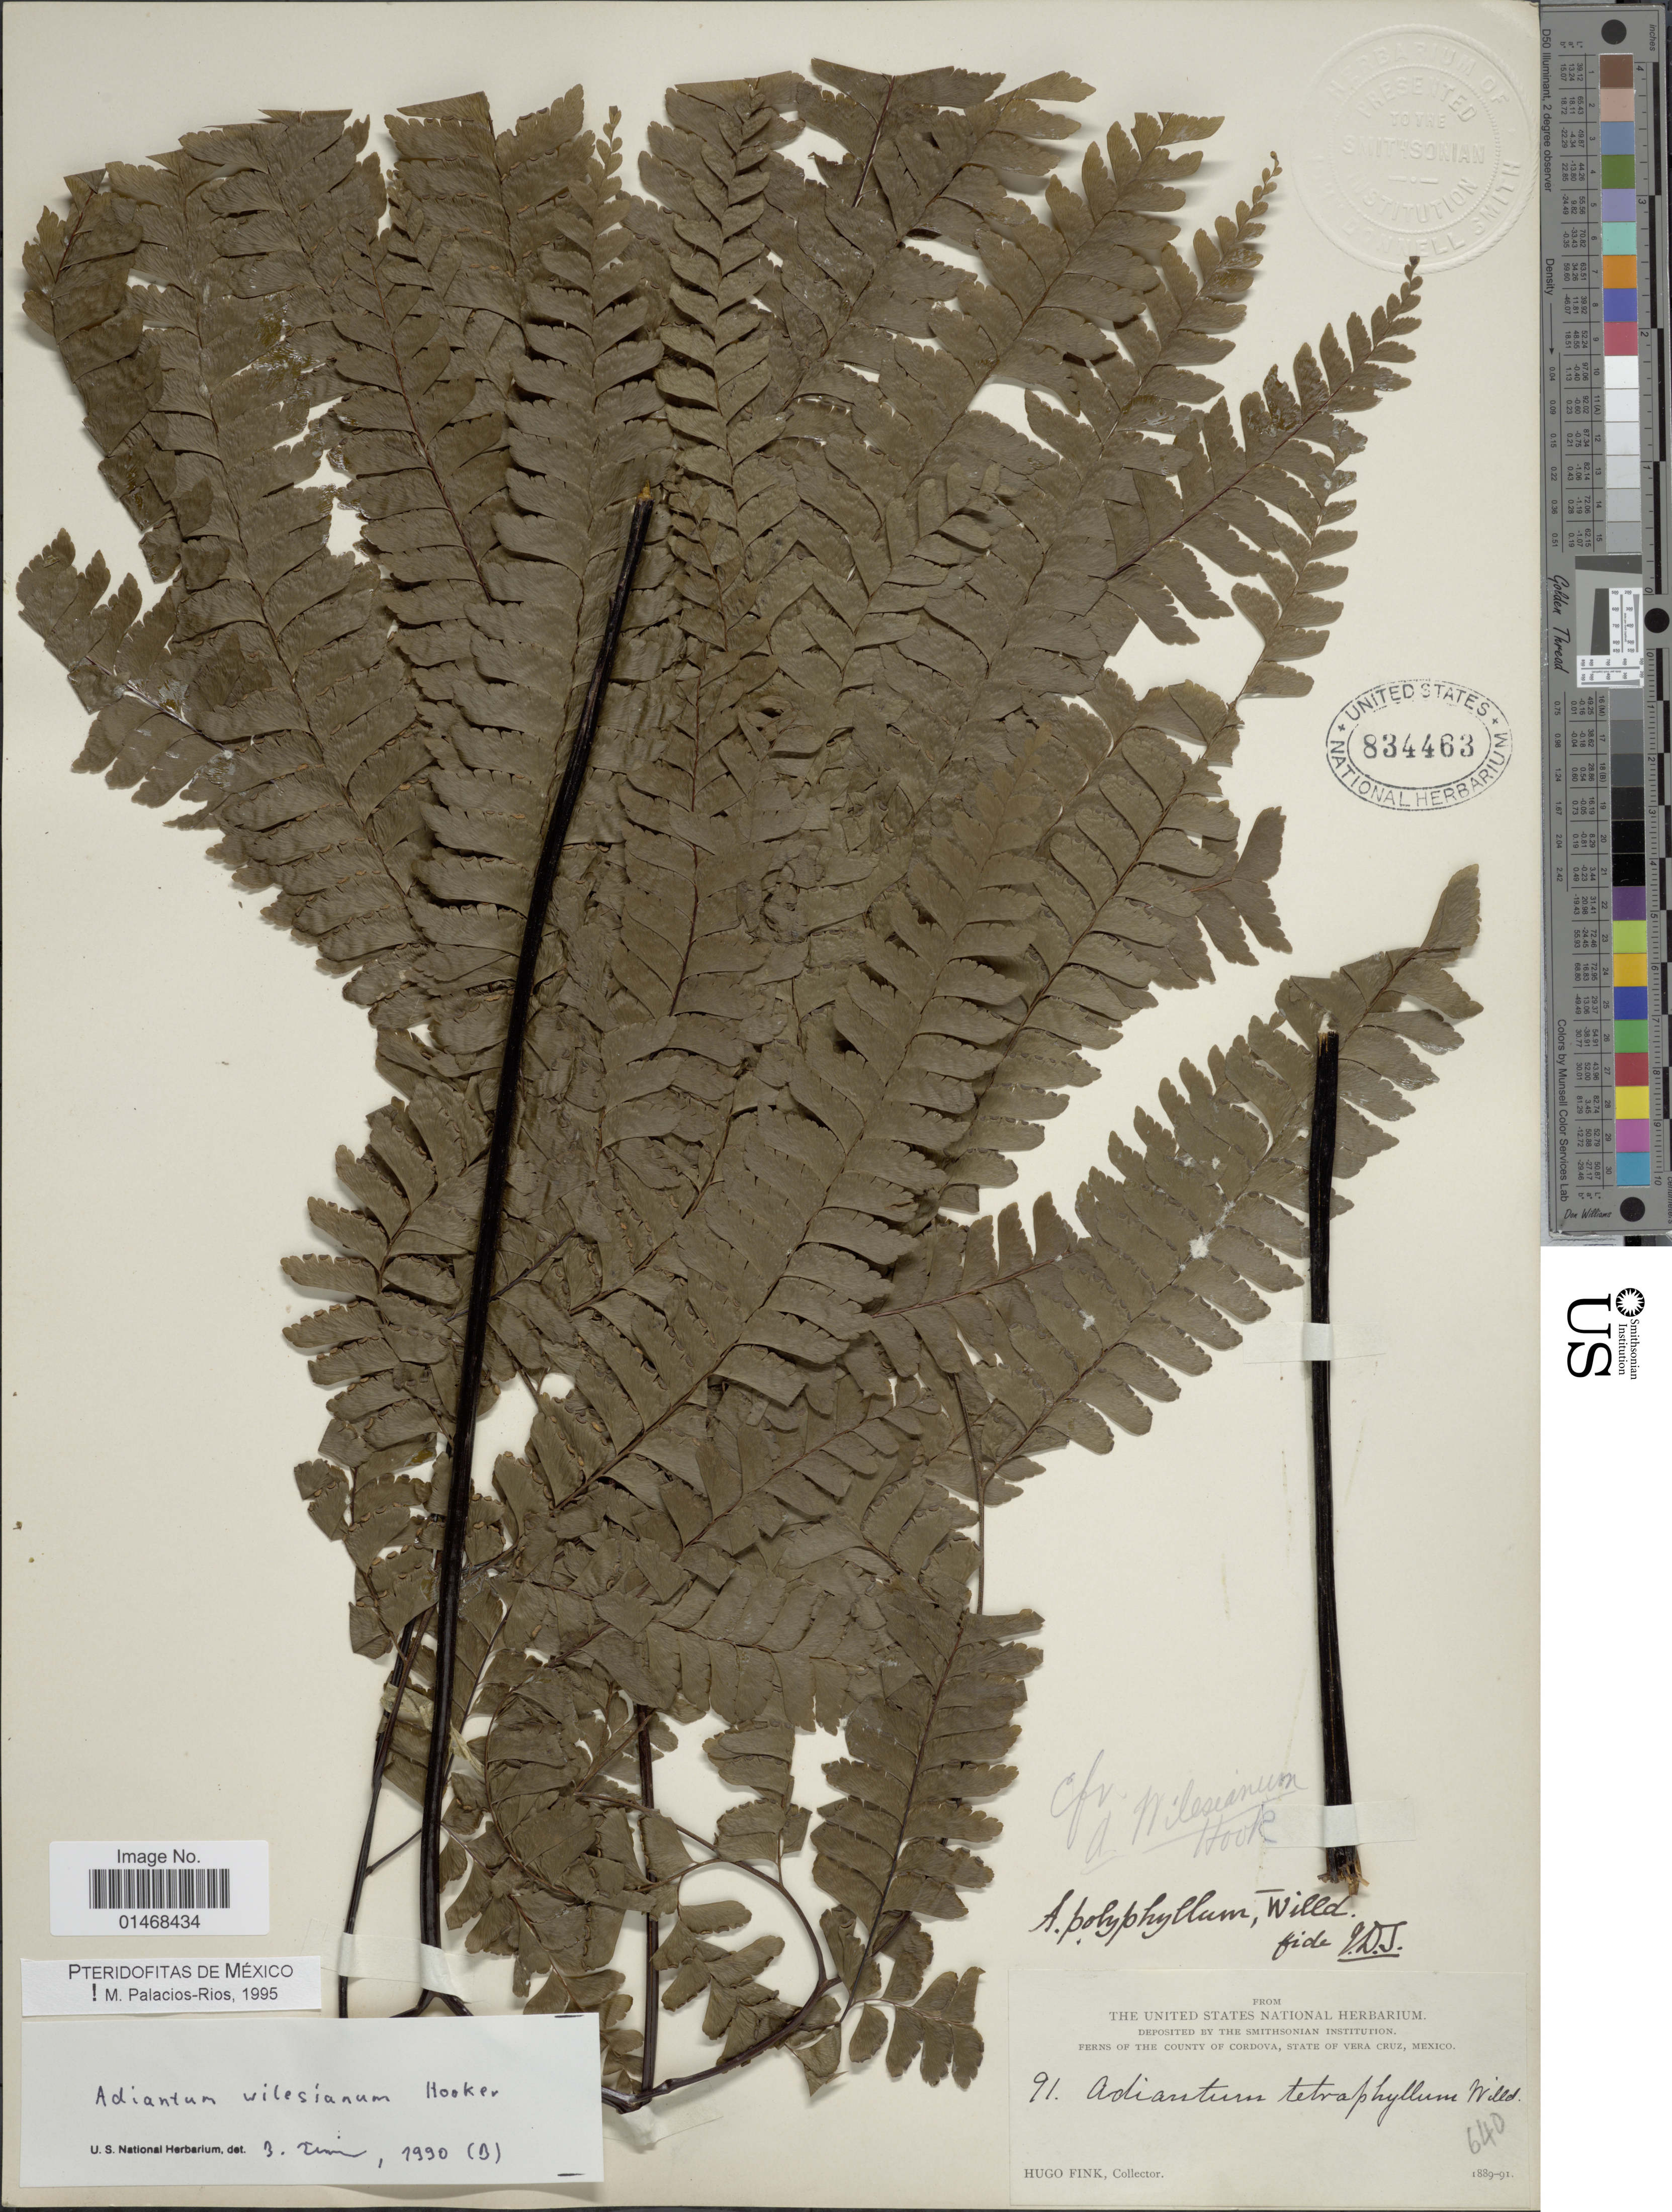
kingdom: Plantae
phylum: Tracheophyta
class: Polypodiopsida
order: Polypodiales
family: Pteridaceae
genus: Adiantum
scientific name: Adiantum wilesianum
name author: Hook.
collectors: H. Fink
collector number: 91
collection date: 1889/1891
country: Mexico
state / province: Veracruz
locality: Ferns of the County of Cordova, State of Vera Cruz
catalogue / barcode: US 834463